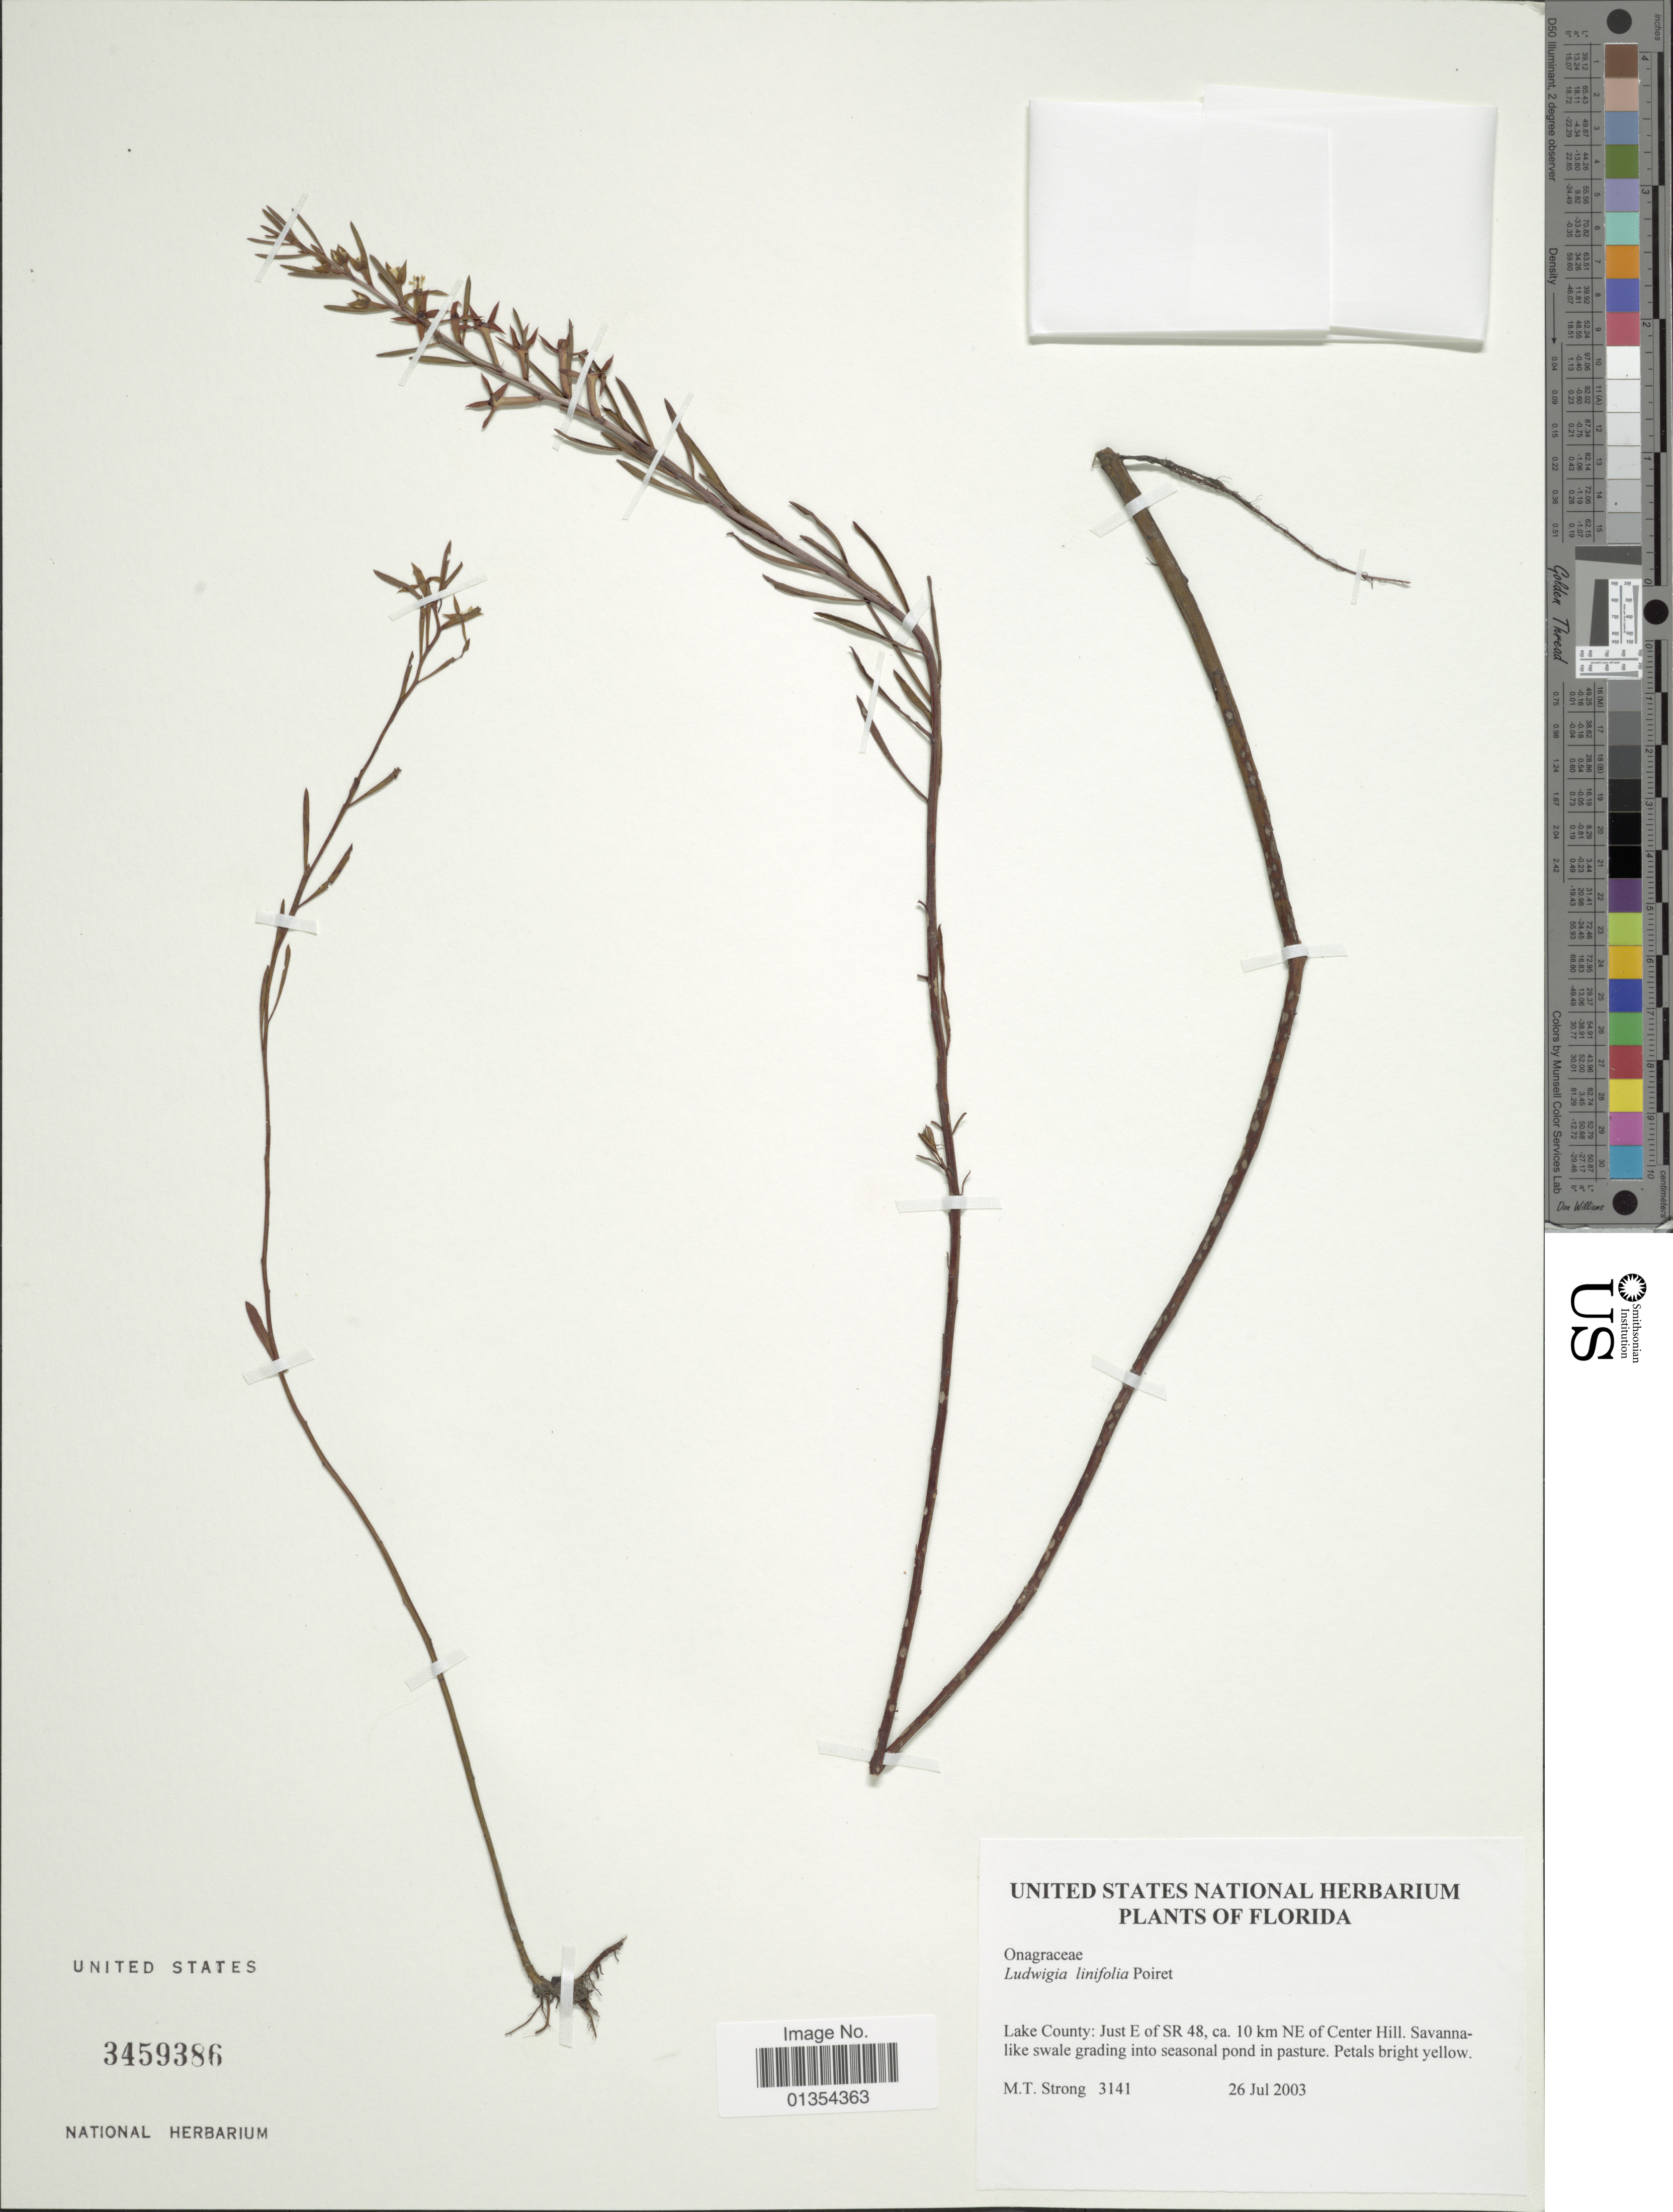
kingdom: Plantae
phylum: Tracheophyta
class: Magnoliopsida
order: Myrtales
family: Onagraceae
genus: Ludwigia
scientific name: Ludwigia linifolia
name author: Poir.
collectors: M. T. Strong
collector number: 3141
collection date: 2003-07-26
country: United States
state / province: Florida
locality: Lake County: Just E of SR 48, ca. 10 km NE of Center Hill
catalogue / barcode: US 3459386